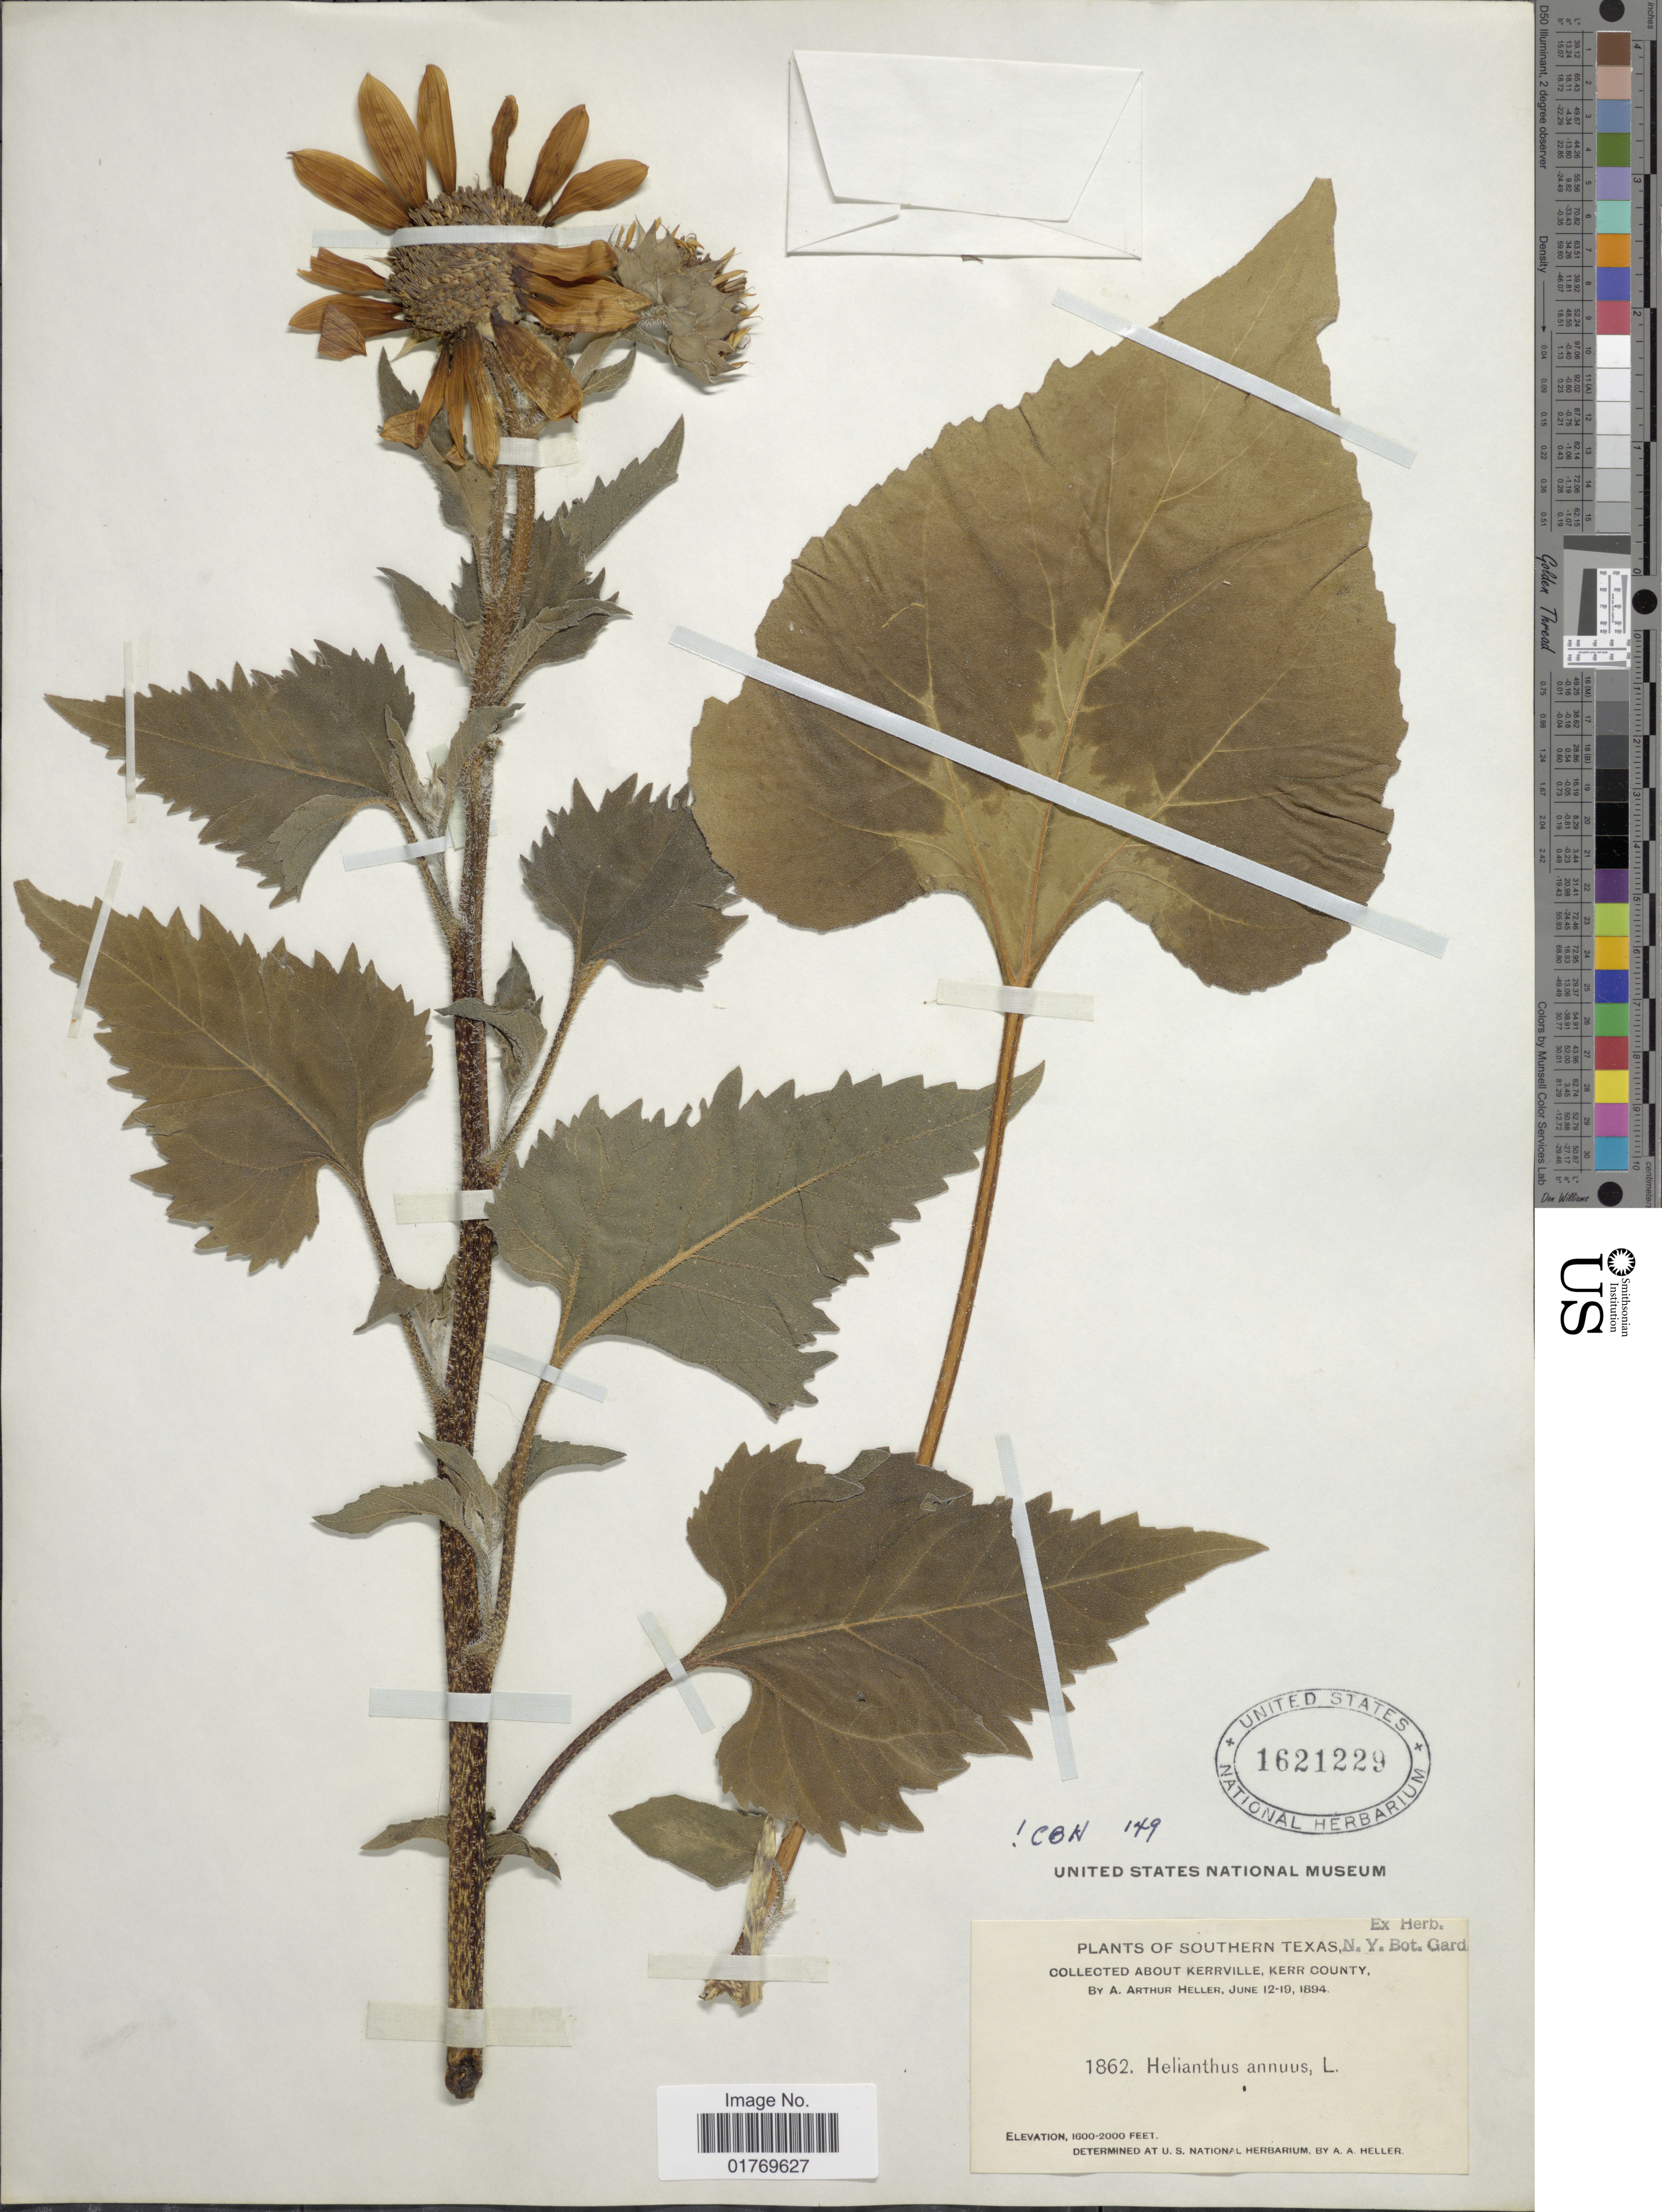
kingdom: Plantae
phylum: Tracheophyta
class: Magnoliopsida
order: Asterales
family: Asteraceae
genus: Helianthus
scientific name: Helianthus annuus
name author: L.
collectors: A. A. Heller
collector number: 1862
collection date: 1894-06-12/1894-06-19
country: United States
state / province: Texas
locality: Southern Texas, About Kerrville, Kerr County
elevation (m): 488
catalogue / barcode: US 1621229